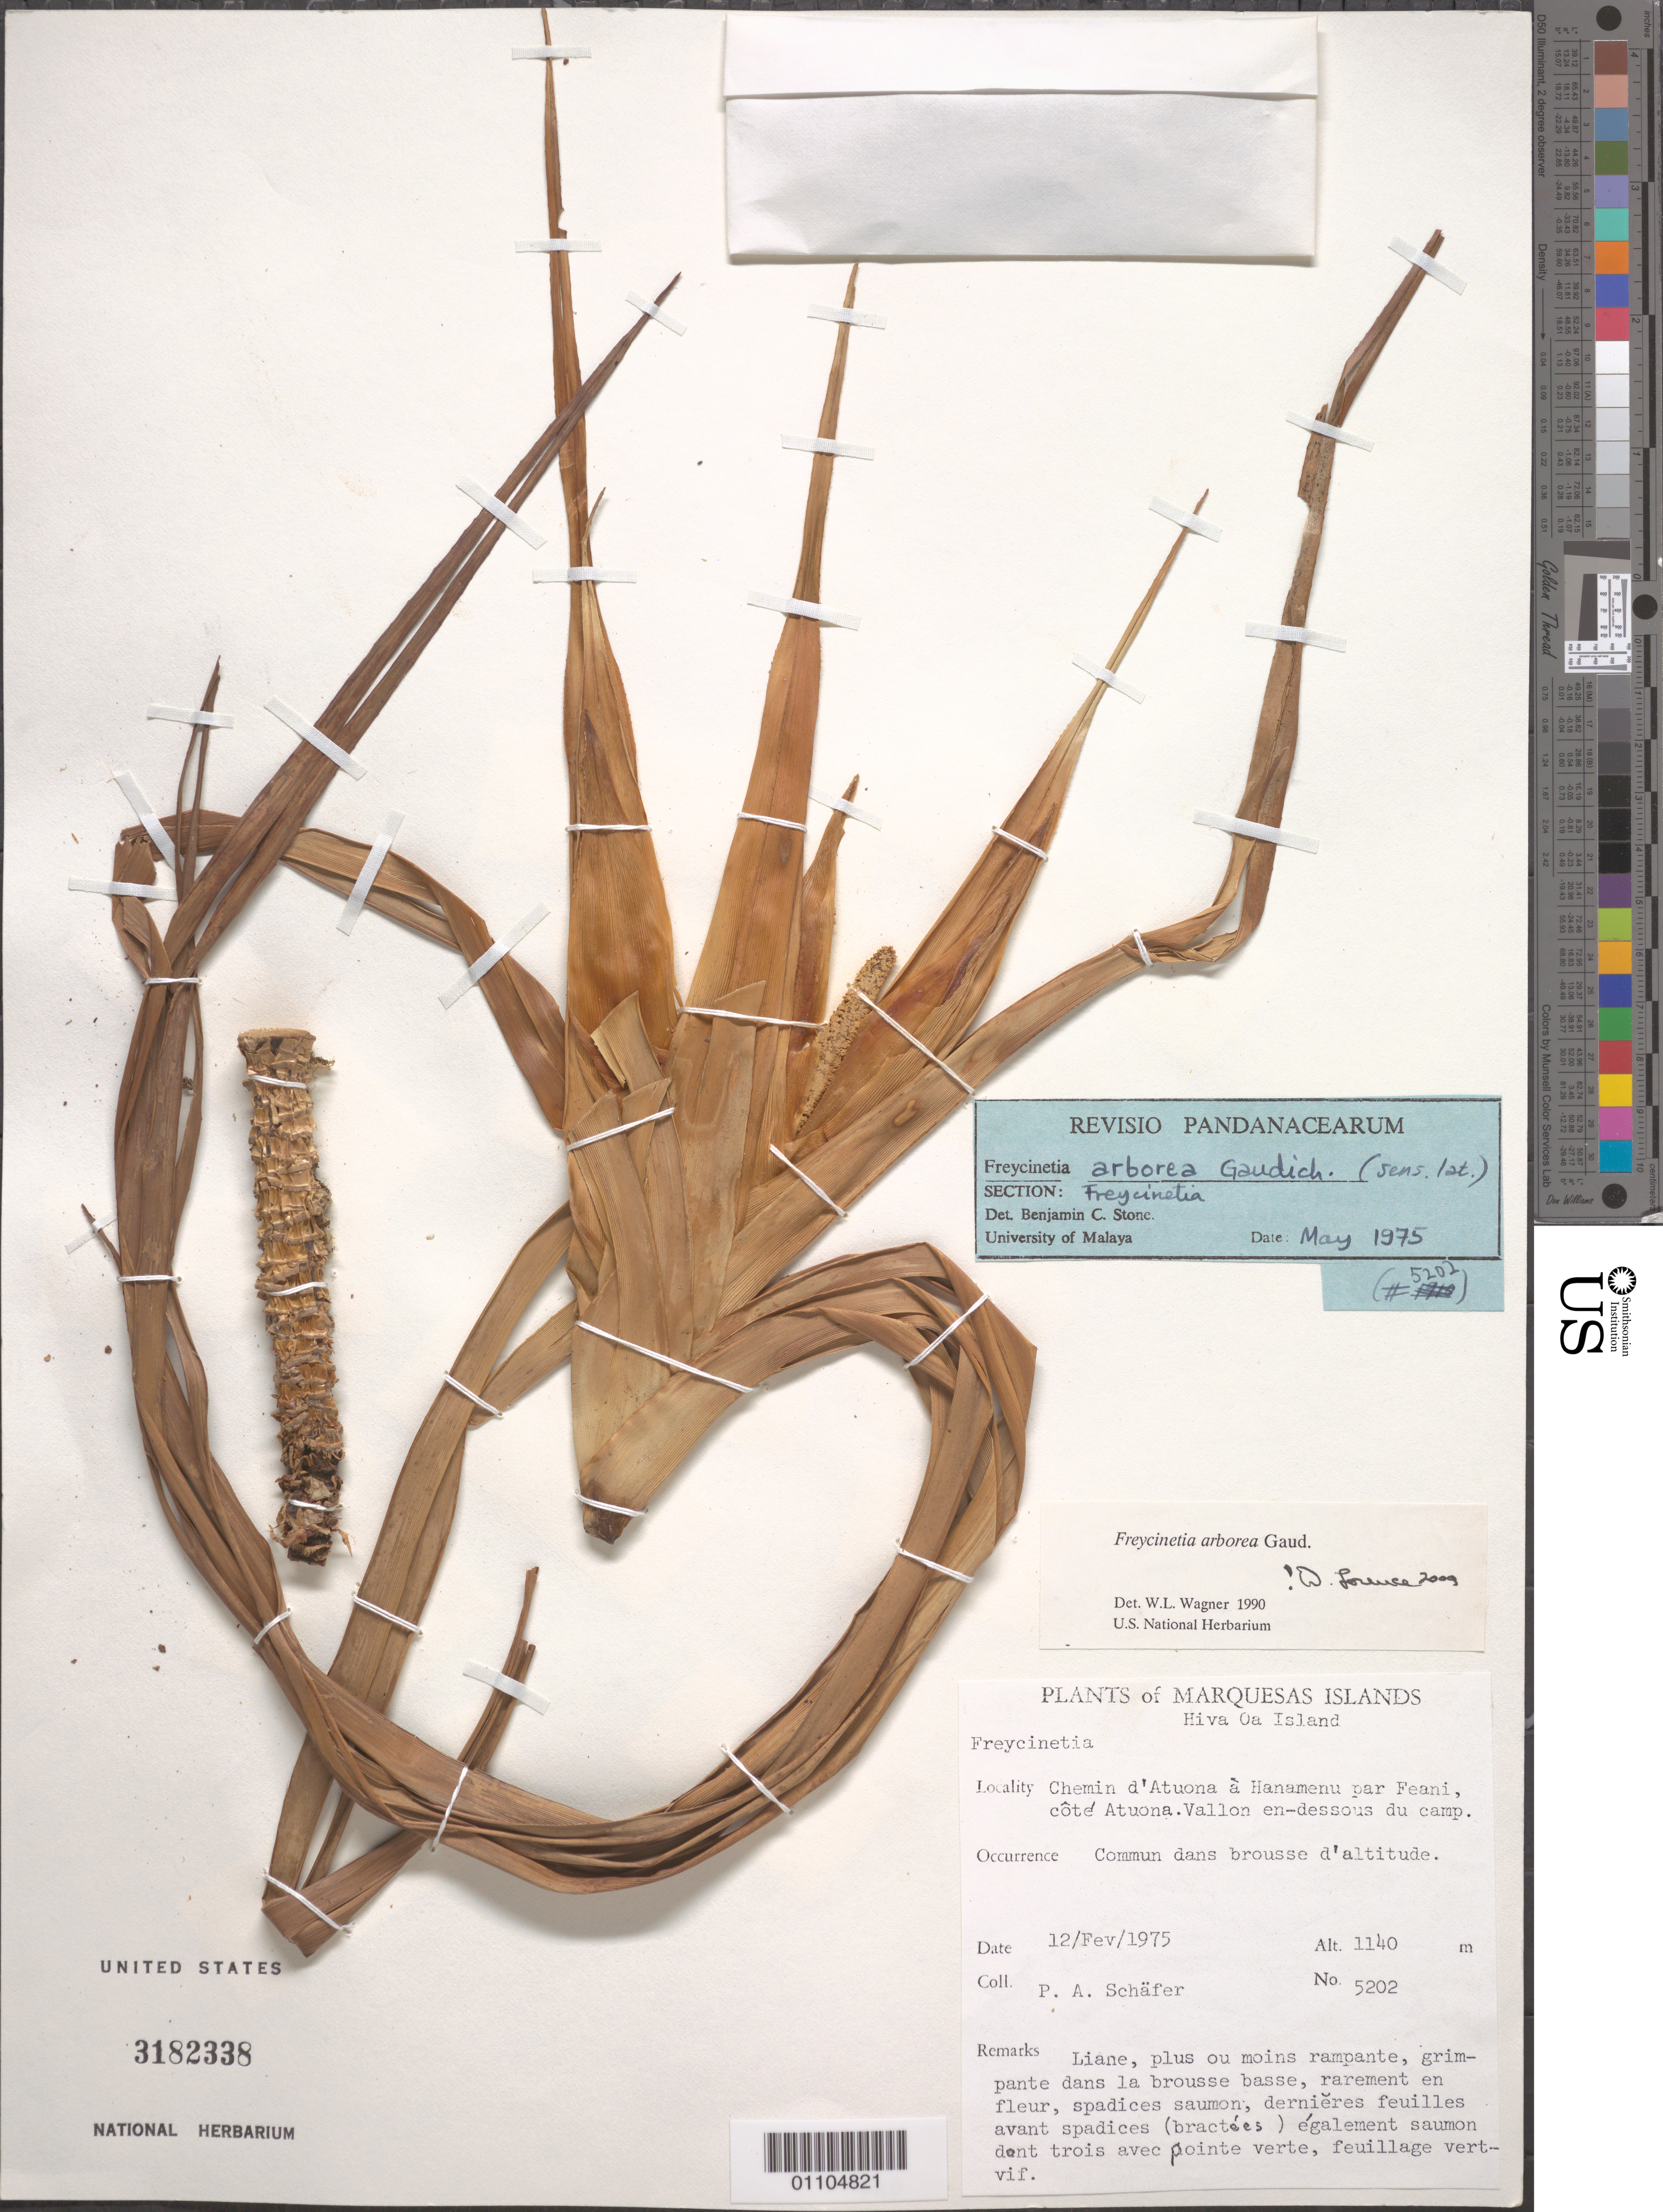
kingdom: Plantae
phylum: Tracheophyta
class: Liliopsida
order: Pandanales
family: Pandanaceae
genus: Freycinetia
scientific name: Freycinetia arborea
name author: Gaudich.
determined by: Wagner, W. L., (BOT), Smithsonian Institution - National Museum of Natural History (UNITED STATES)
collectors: P. A. Schäfer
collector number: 5202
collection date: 1975-02-12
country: French Polynesia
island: Hiva Oa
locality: Chemin d'Atuona à Hanamenu par Feani, côté Atuona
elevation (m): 1140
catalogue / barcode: US 3182338